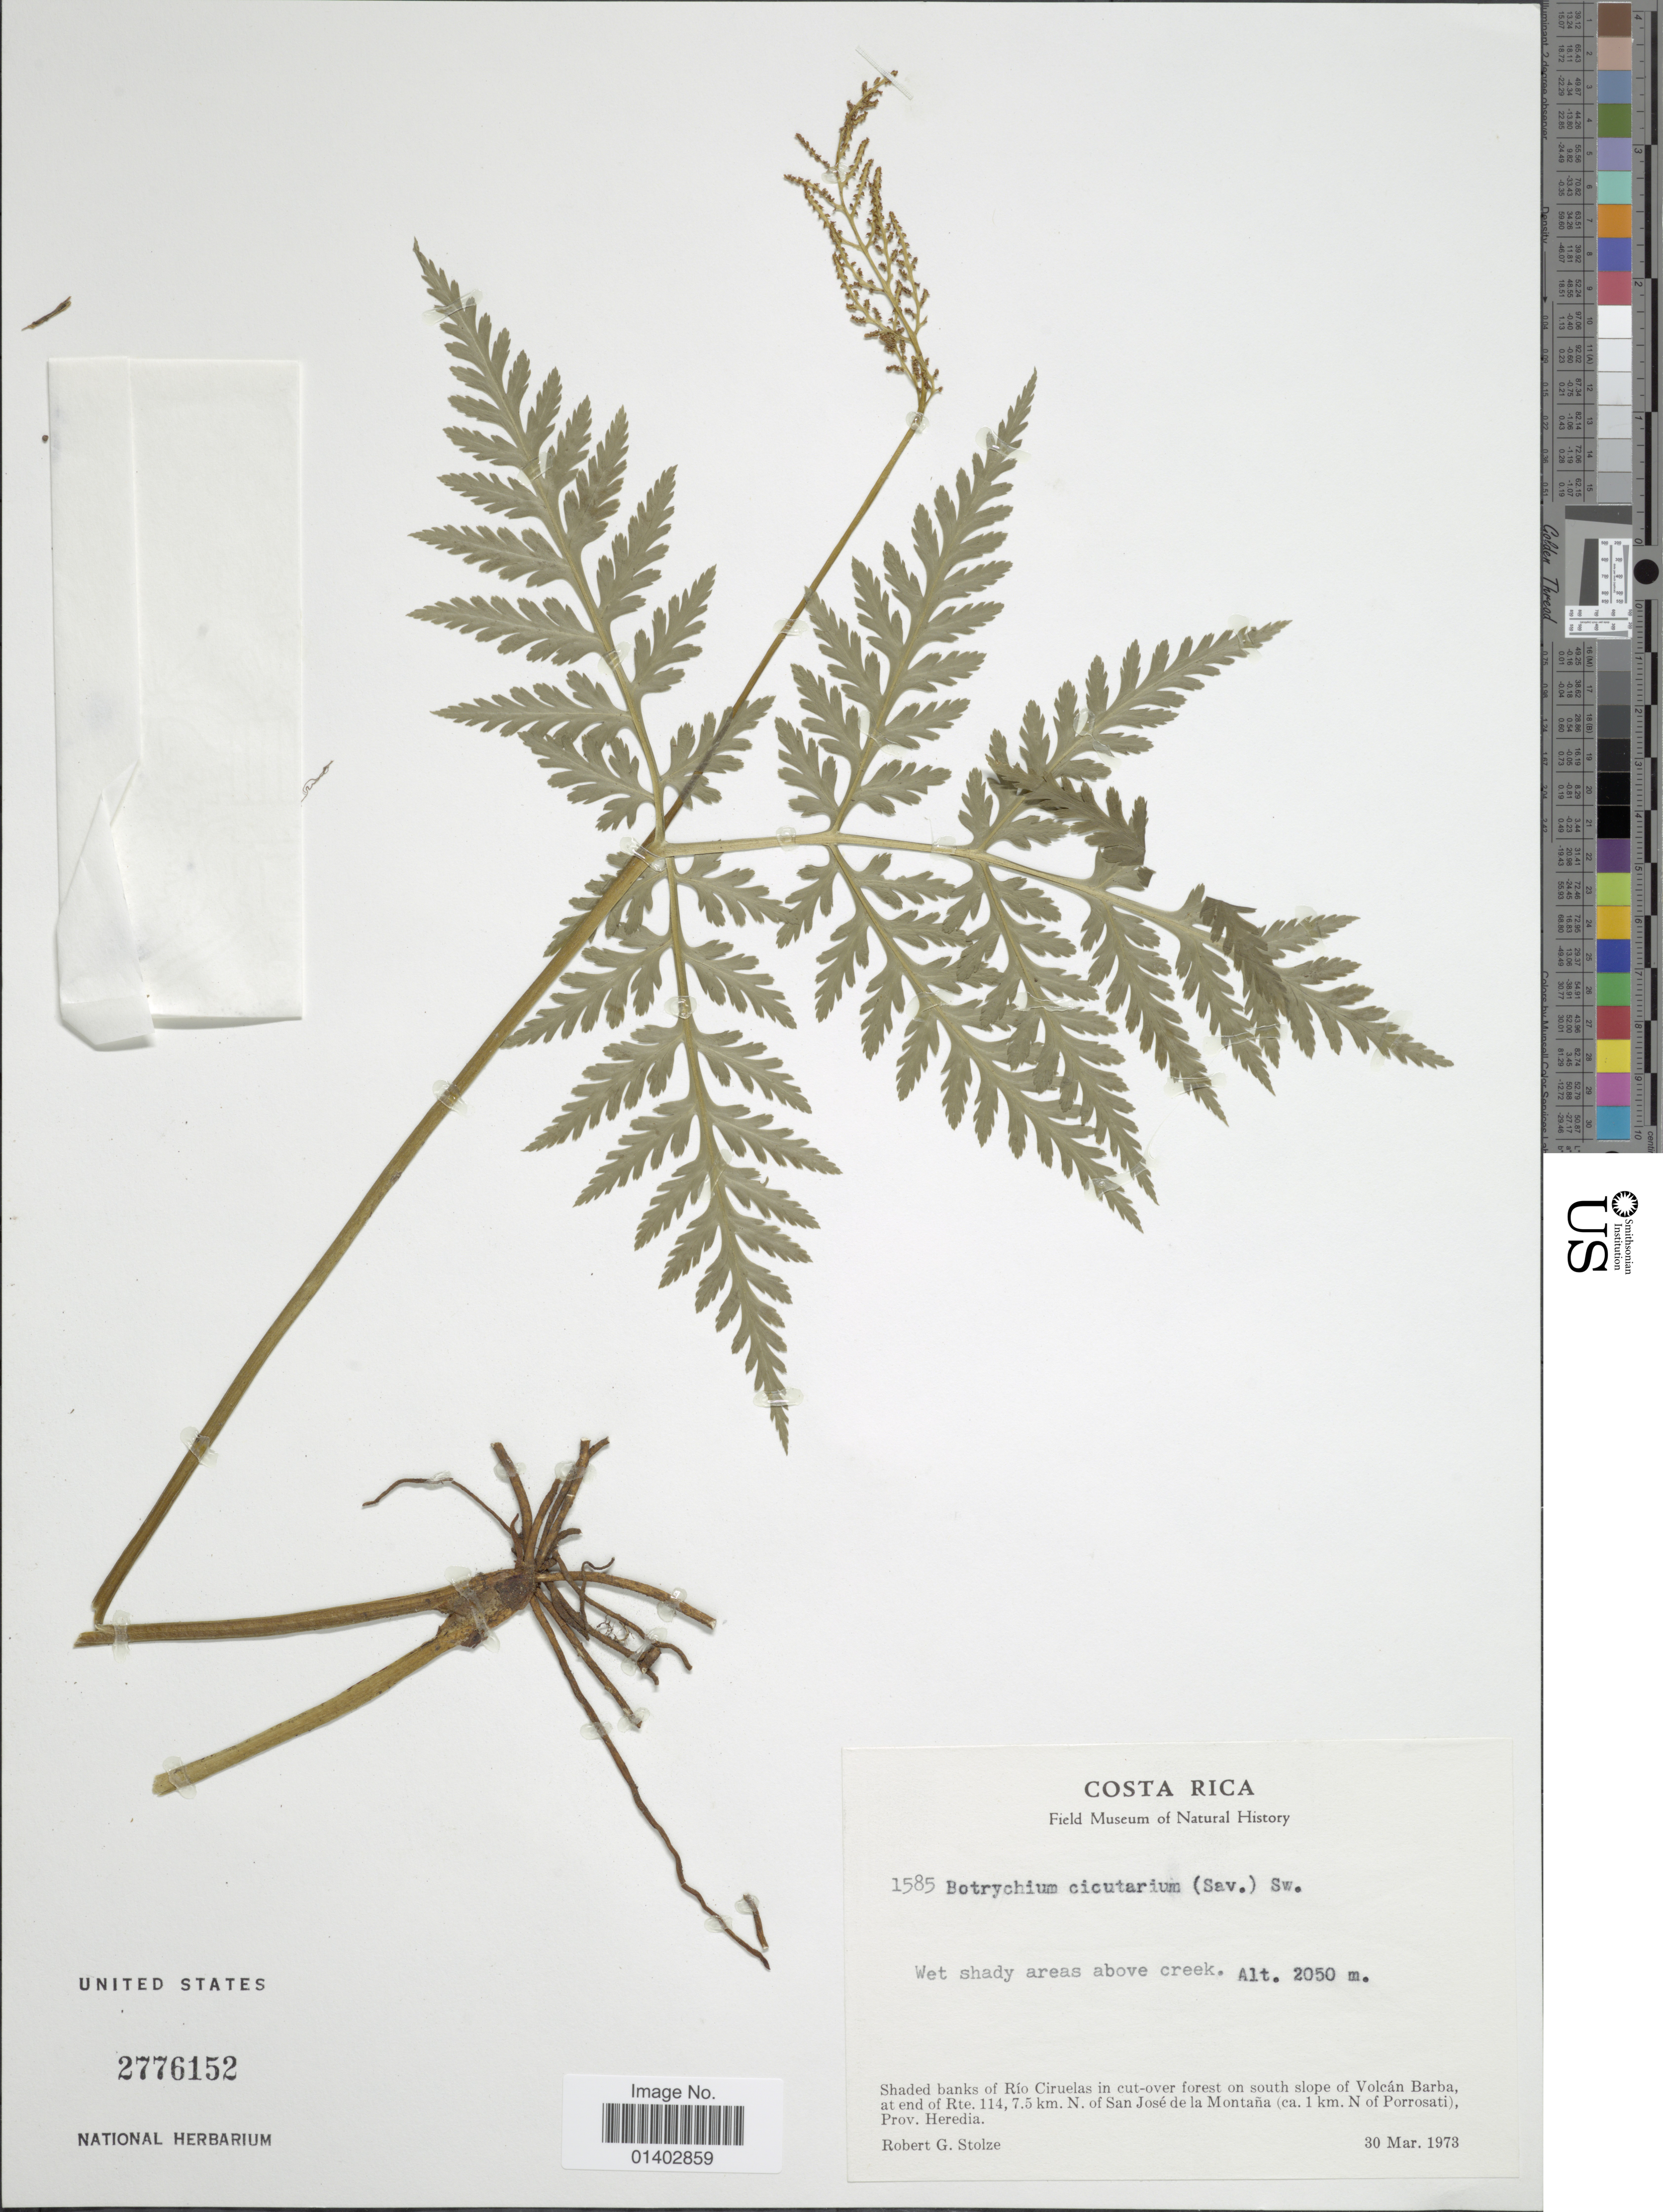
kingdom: Plantae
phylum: Tracheophyta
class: Polypodiopsida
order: Ophioglossales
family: Ophioglossaceae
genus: Botrychium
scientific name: Botrychium virginianum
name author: (L.) Sw.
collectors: R. G. Stolze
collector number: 1585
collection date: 1973-03-30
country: Costa Rica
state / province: Heredia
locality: Shaded banks of Rio Ciruelas in cut-over forest on south slope of Volcán Barba, at end of Rte. 114,7.5 km, N. of San José de la Montaña (ca 1 km. N of Porrosati)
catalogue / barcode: US 2776152